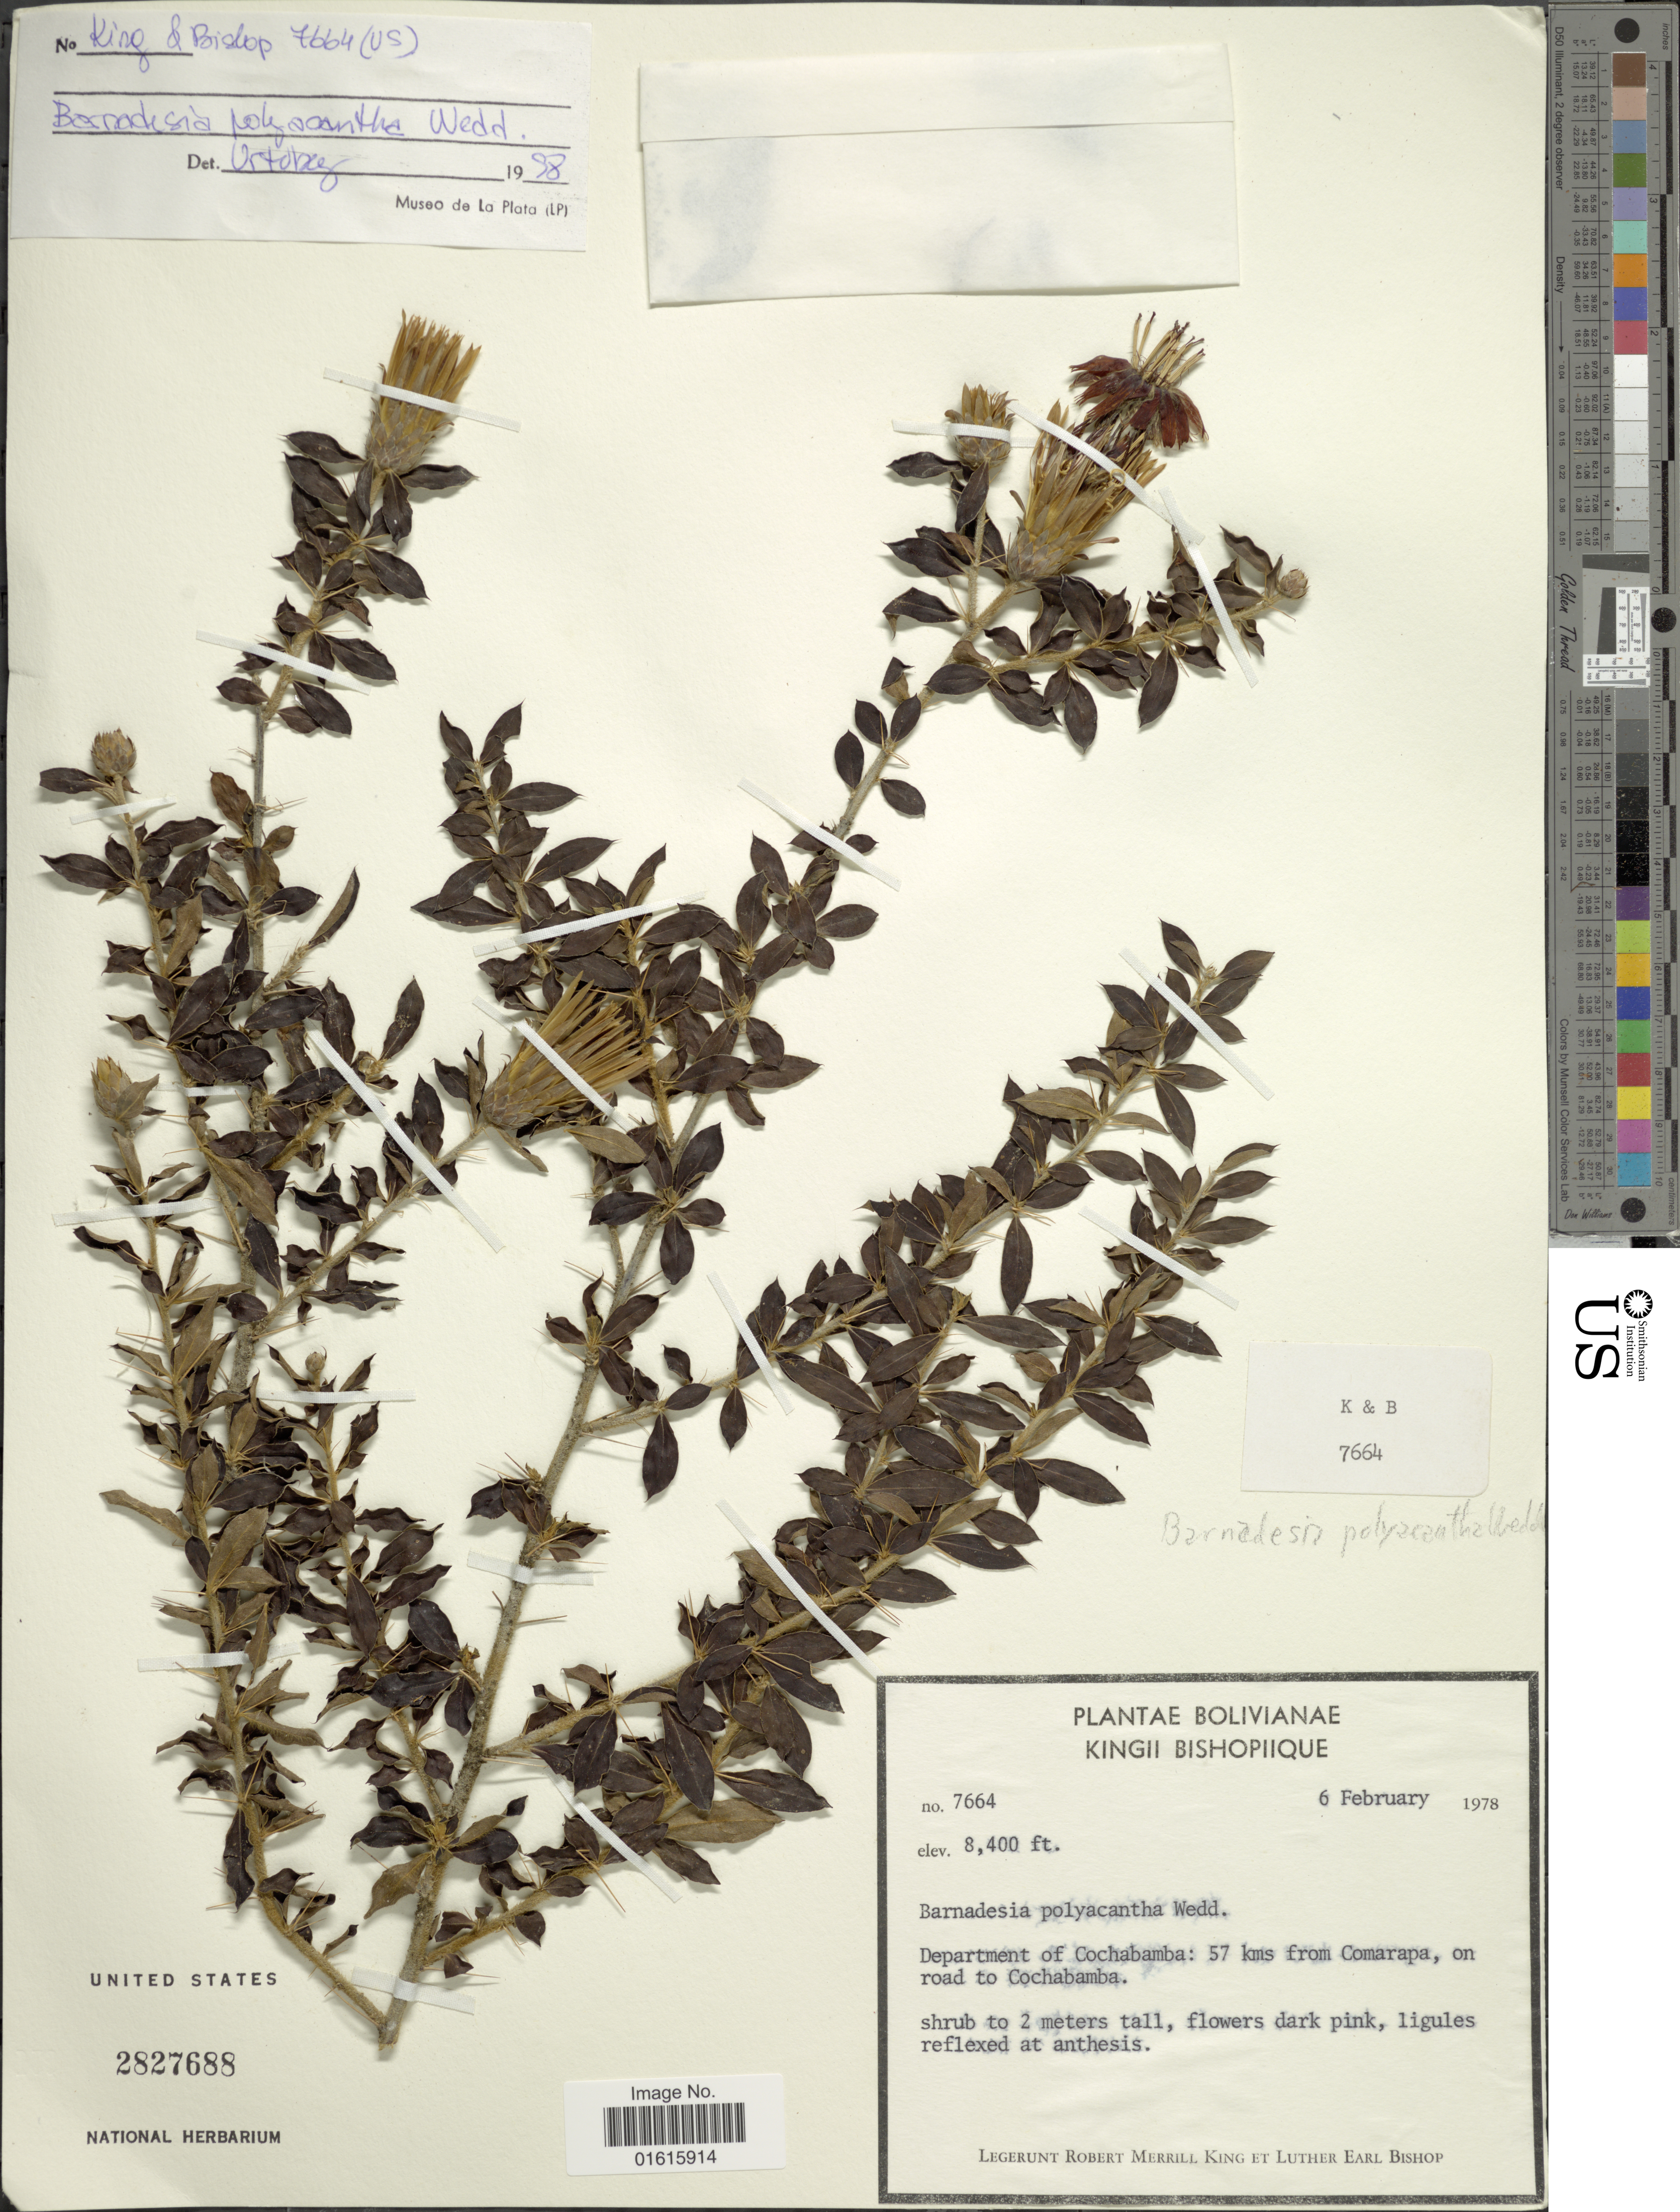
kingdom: Plantae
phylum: Tracheophyta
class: Magnoliopsida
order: Asterales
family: Asteraceae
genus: Barnadesia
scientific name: Barnadesia polyacantha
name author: Wedd.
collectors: R. M. King & L. E. Bishop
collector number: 7664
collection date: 1978-02-06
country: Bolivia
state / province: Cochabamba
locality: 57 kms from Comarapa, on road to Cochabamba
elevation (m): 2560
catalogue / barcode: US 2827688